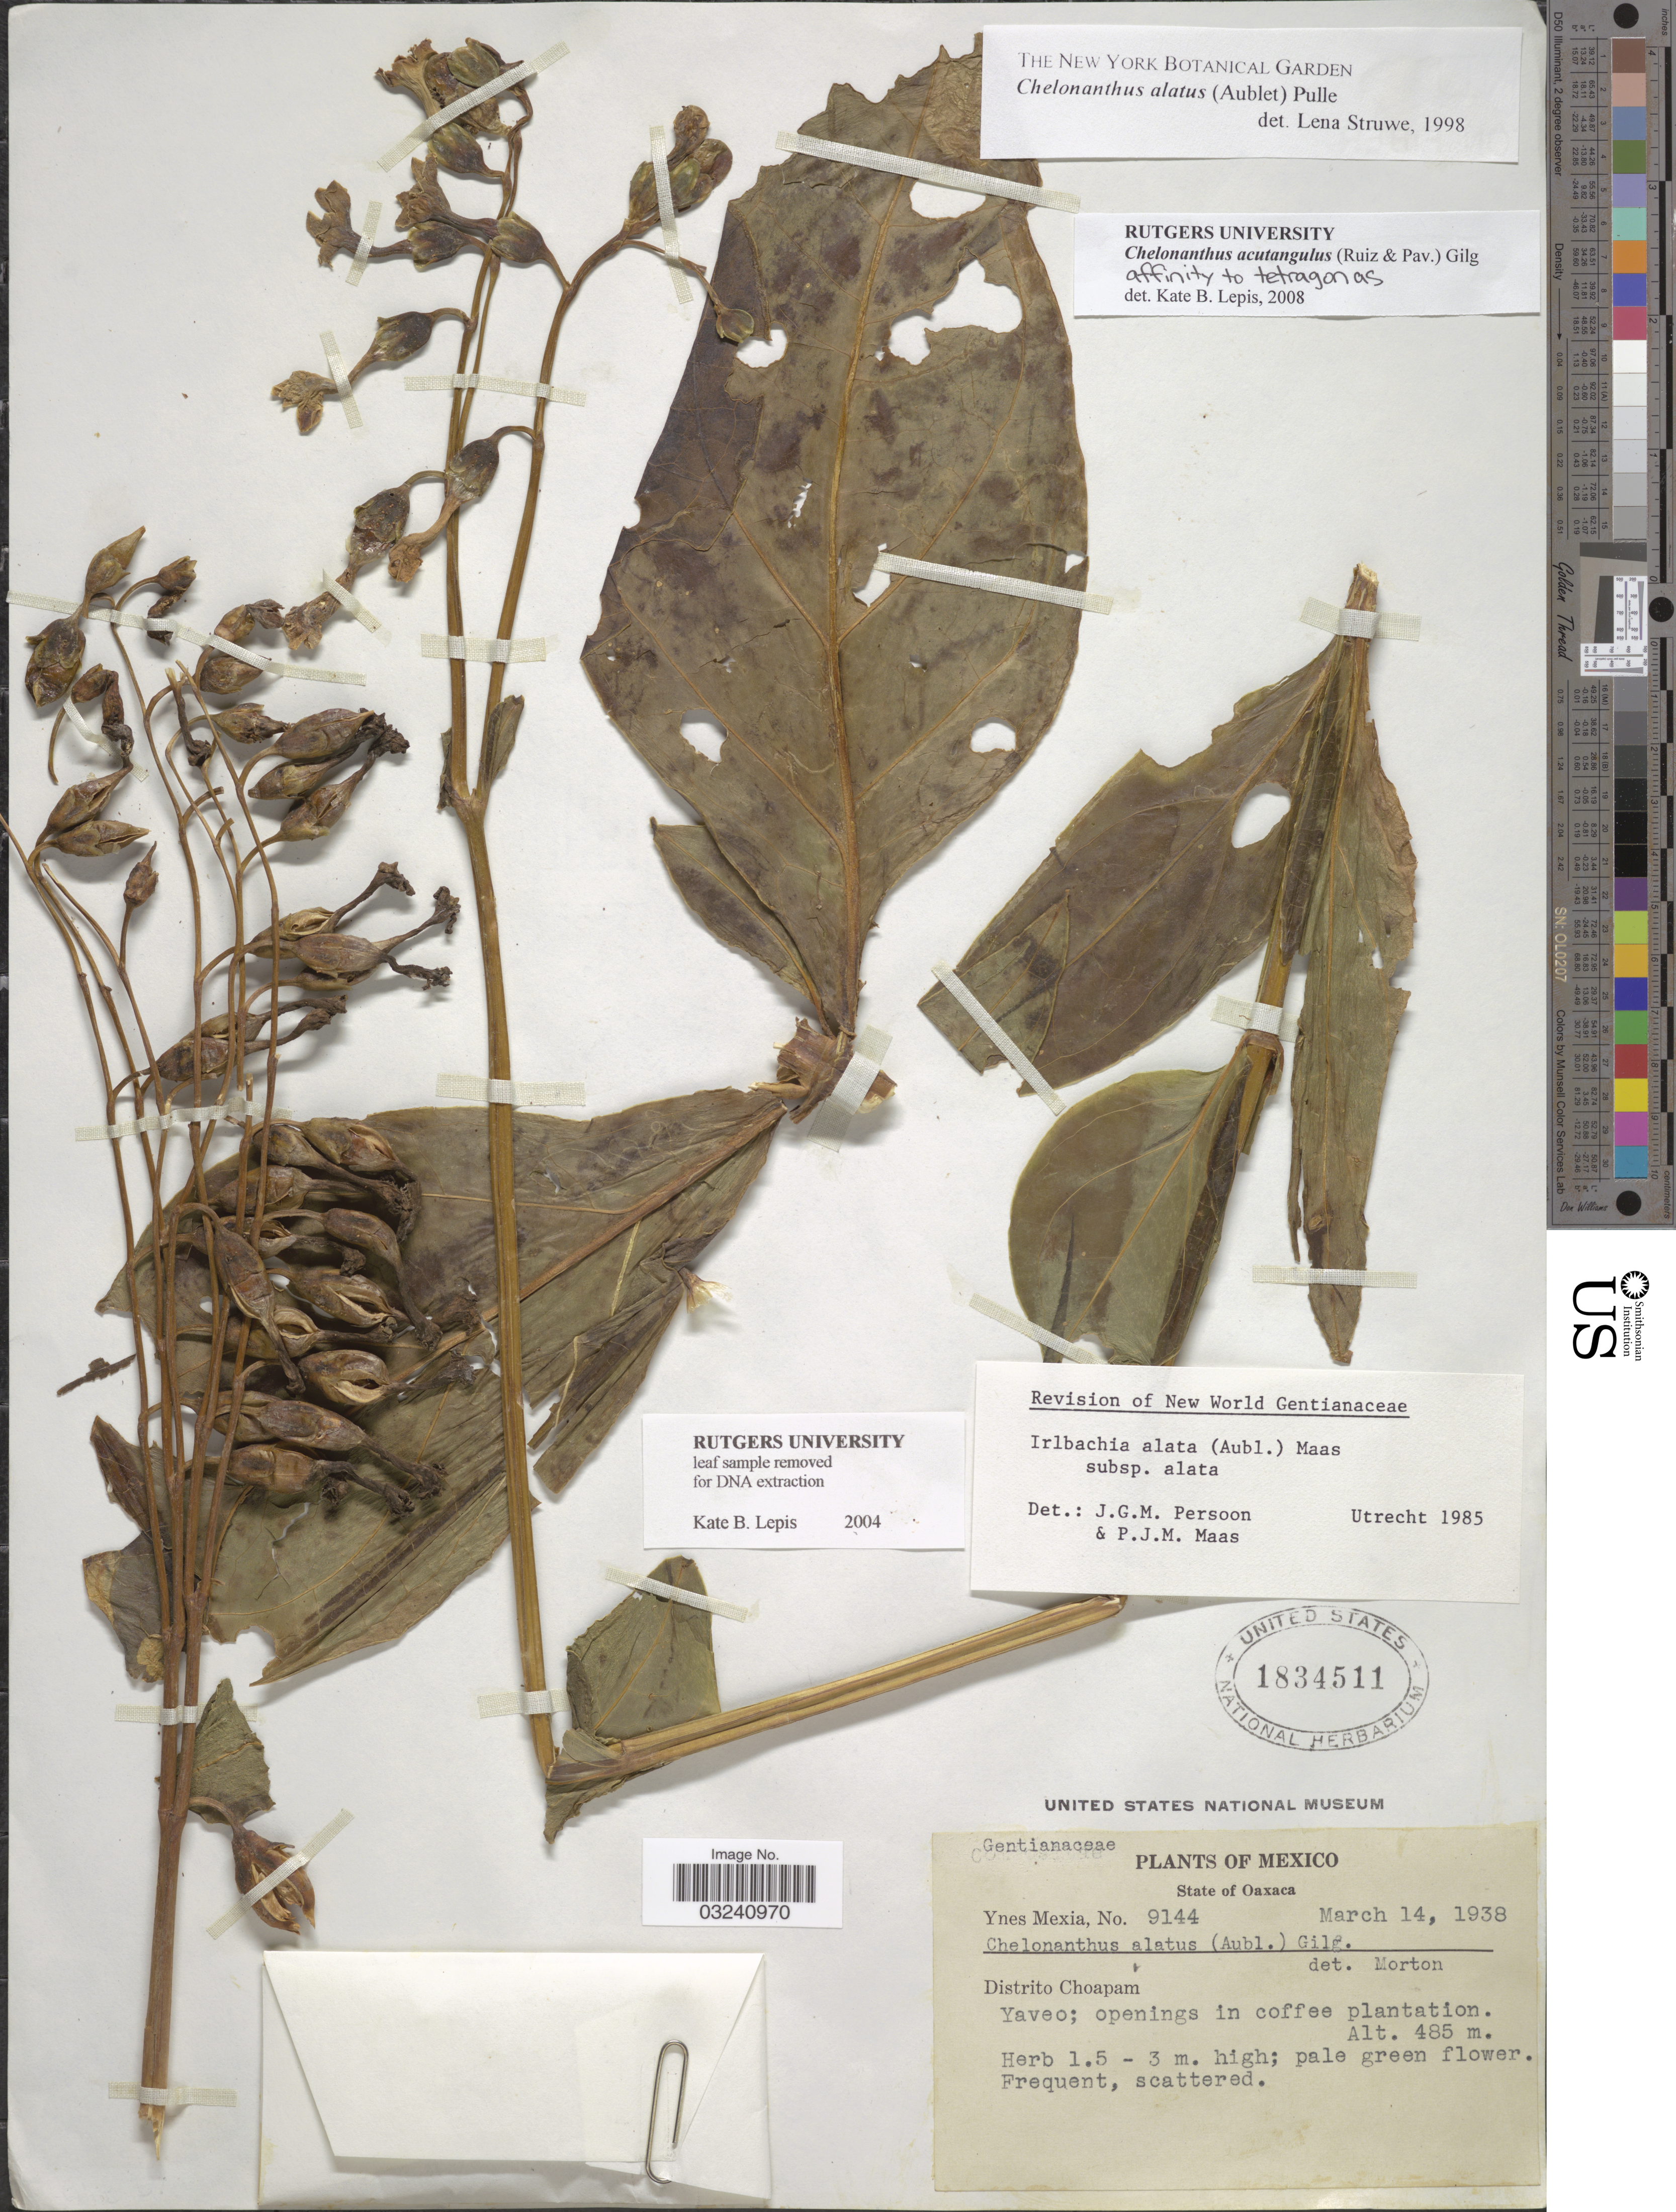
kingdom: Plantae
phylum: Tracheophyta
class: Magnoliopsida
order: Gentianales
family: Gentianaceae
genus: Chelonanthus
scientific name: Chelonanthus acutangulus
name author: (Ruiz & Pav.) Gilg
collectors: Y. Mexia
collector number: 9144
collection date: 1938-03-14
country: Mexico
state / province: Oaxaca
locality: Distrito Choapam. Yaveo.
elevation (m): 485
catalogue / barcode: US 1834511